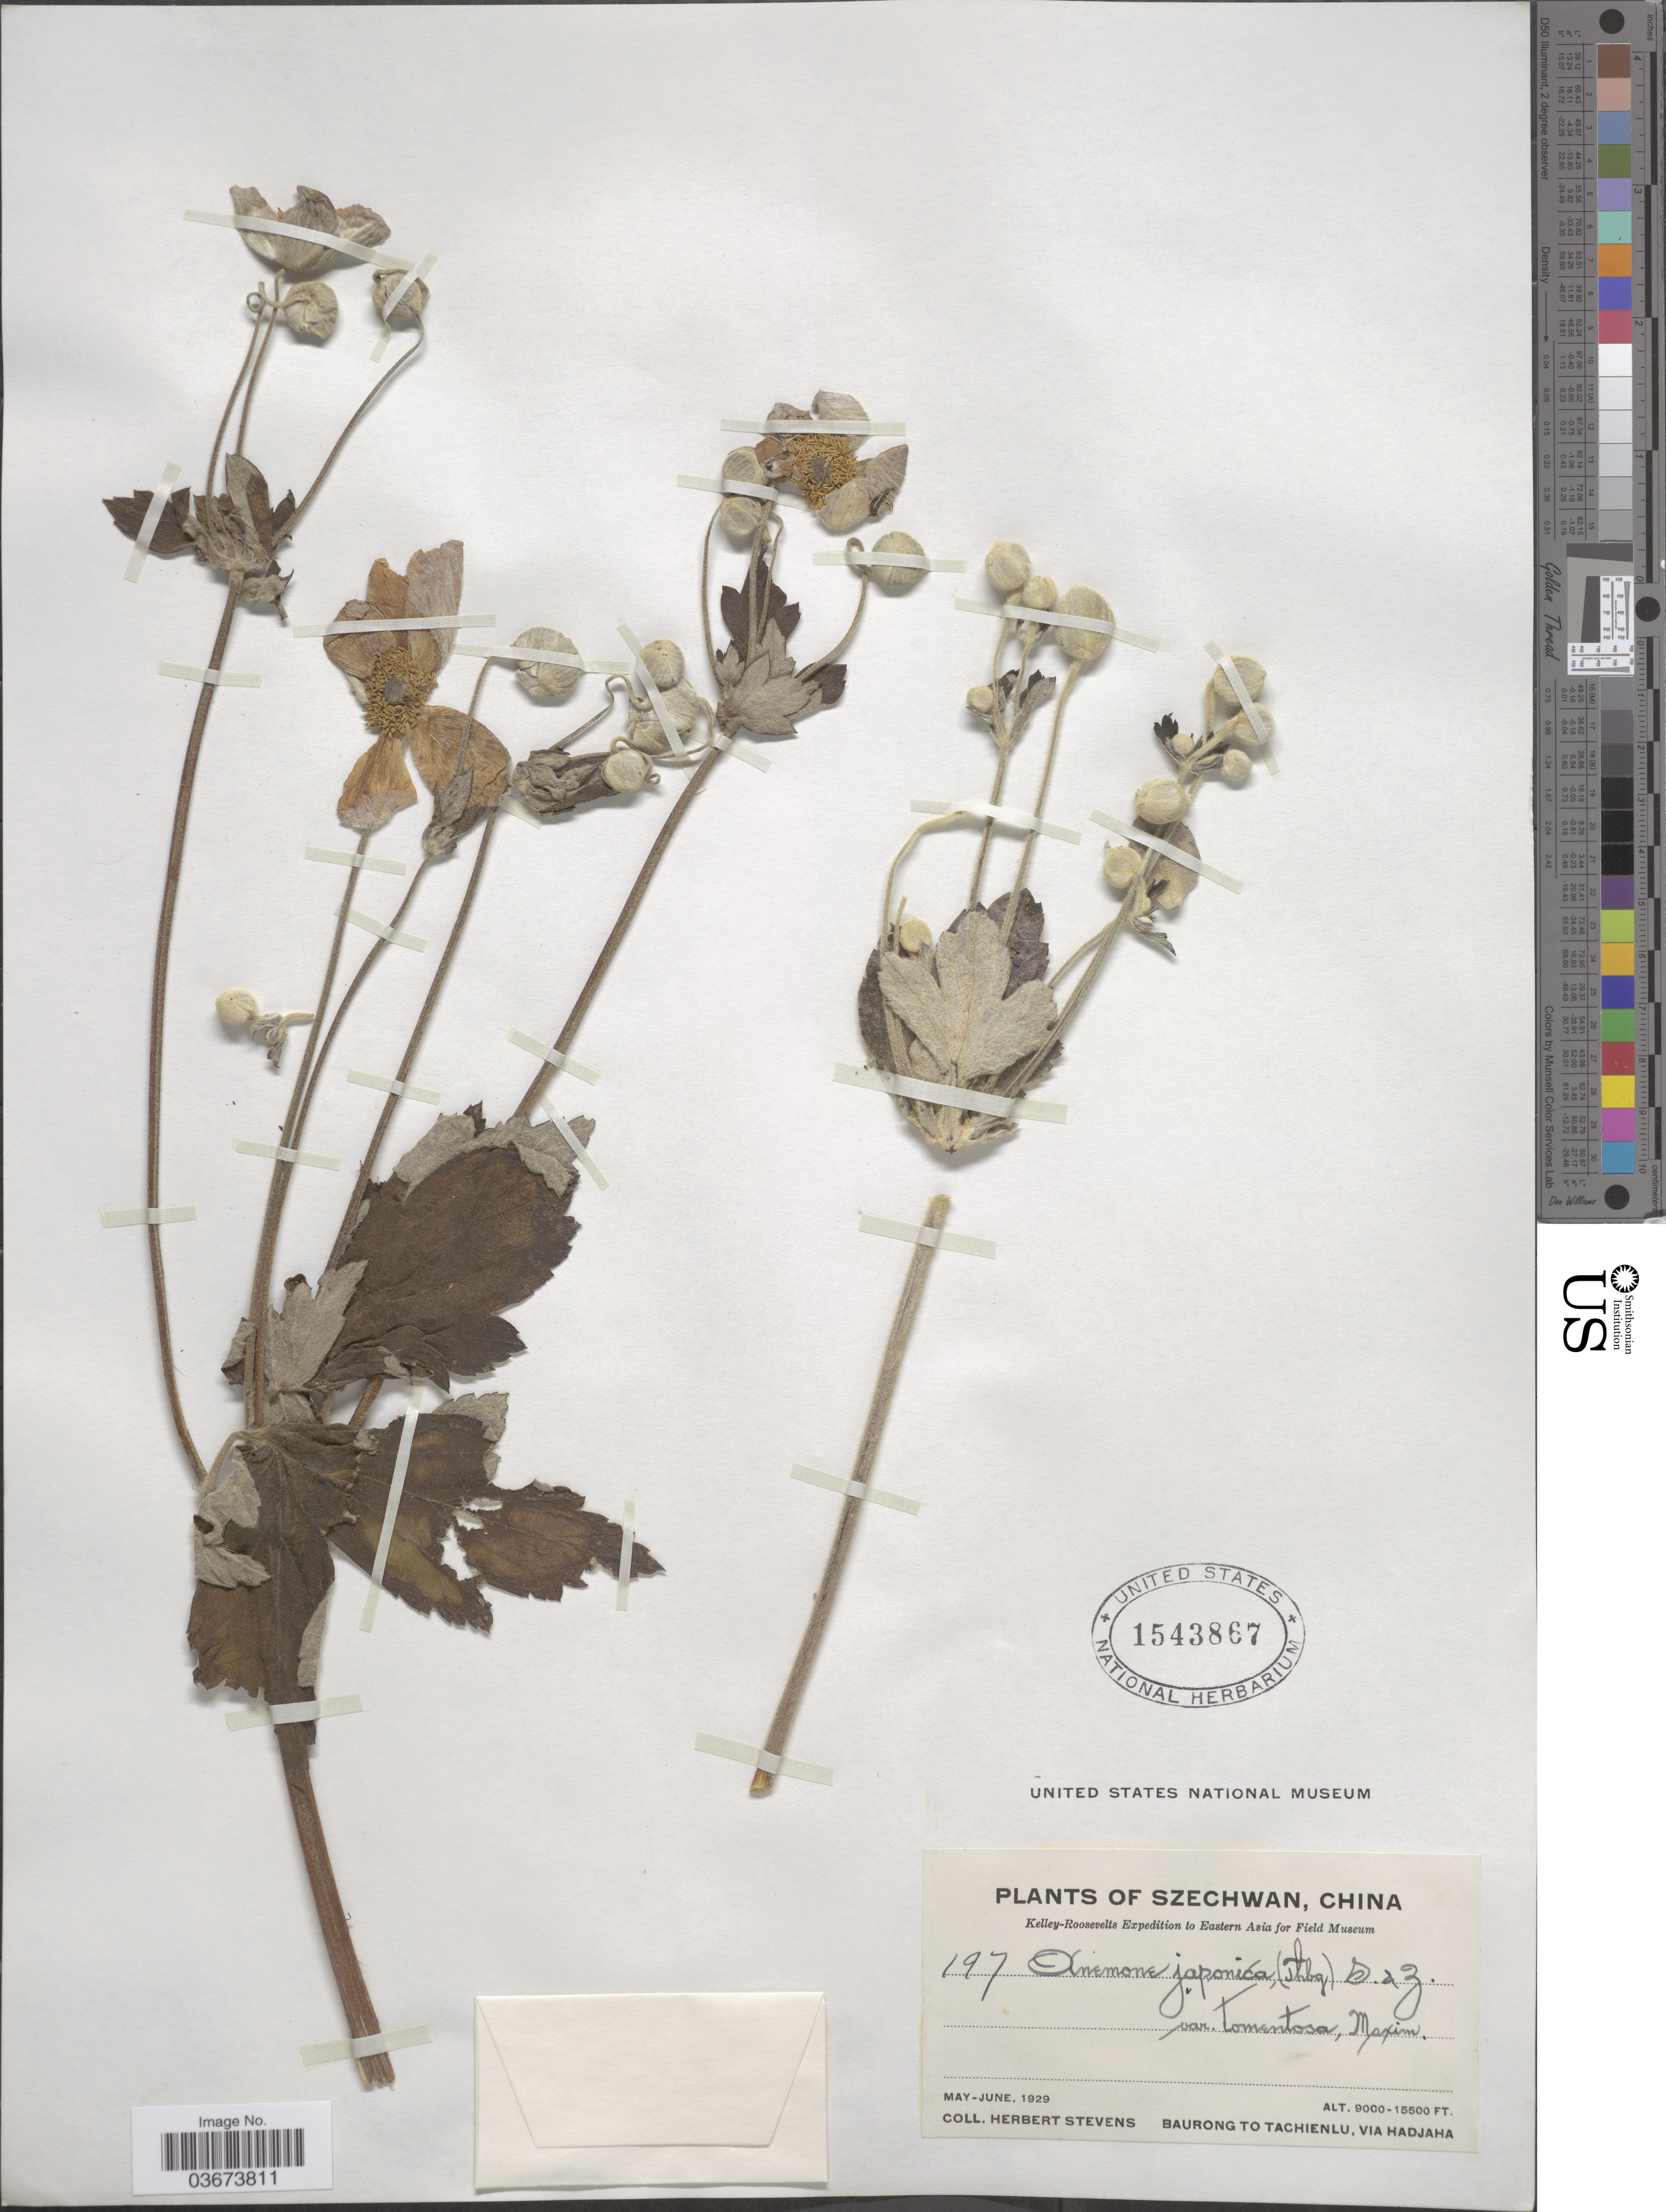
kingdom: Plantae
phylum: Tracheophyta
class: Magnoliopsida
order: Ranunculales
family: Ranunculaceae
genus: Anemone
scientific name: Anemone japonica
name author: Houtt.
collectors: H. Stevens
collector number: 197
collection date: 1929-05/1929-06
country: China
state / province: Sichuan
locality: Szechwan. Baurong to Tachienlu, via Hadjaha.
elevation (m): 2743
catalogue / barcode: US 1543867